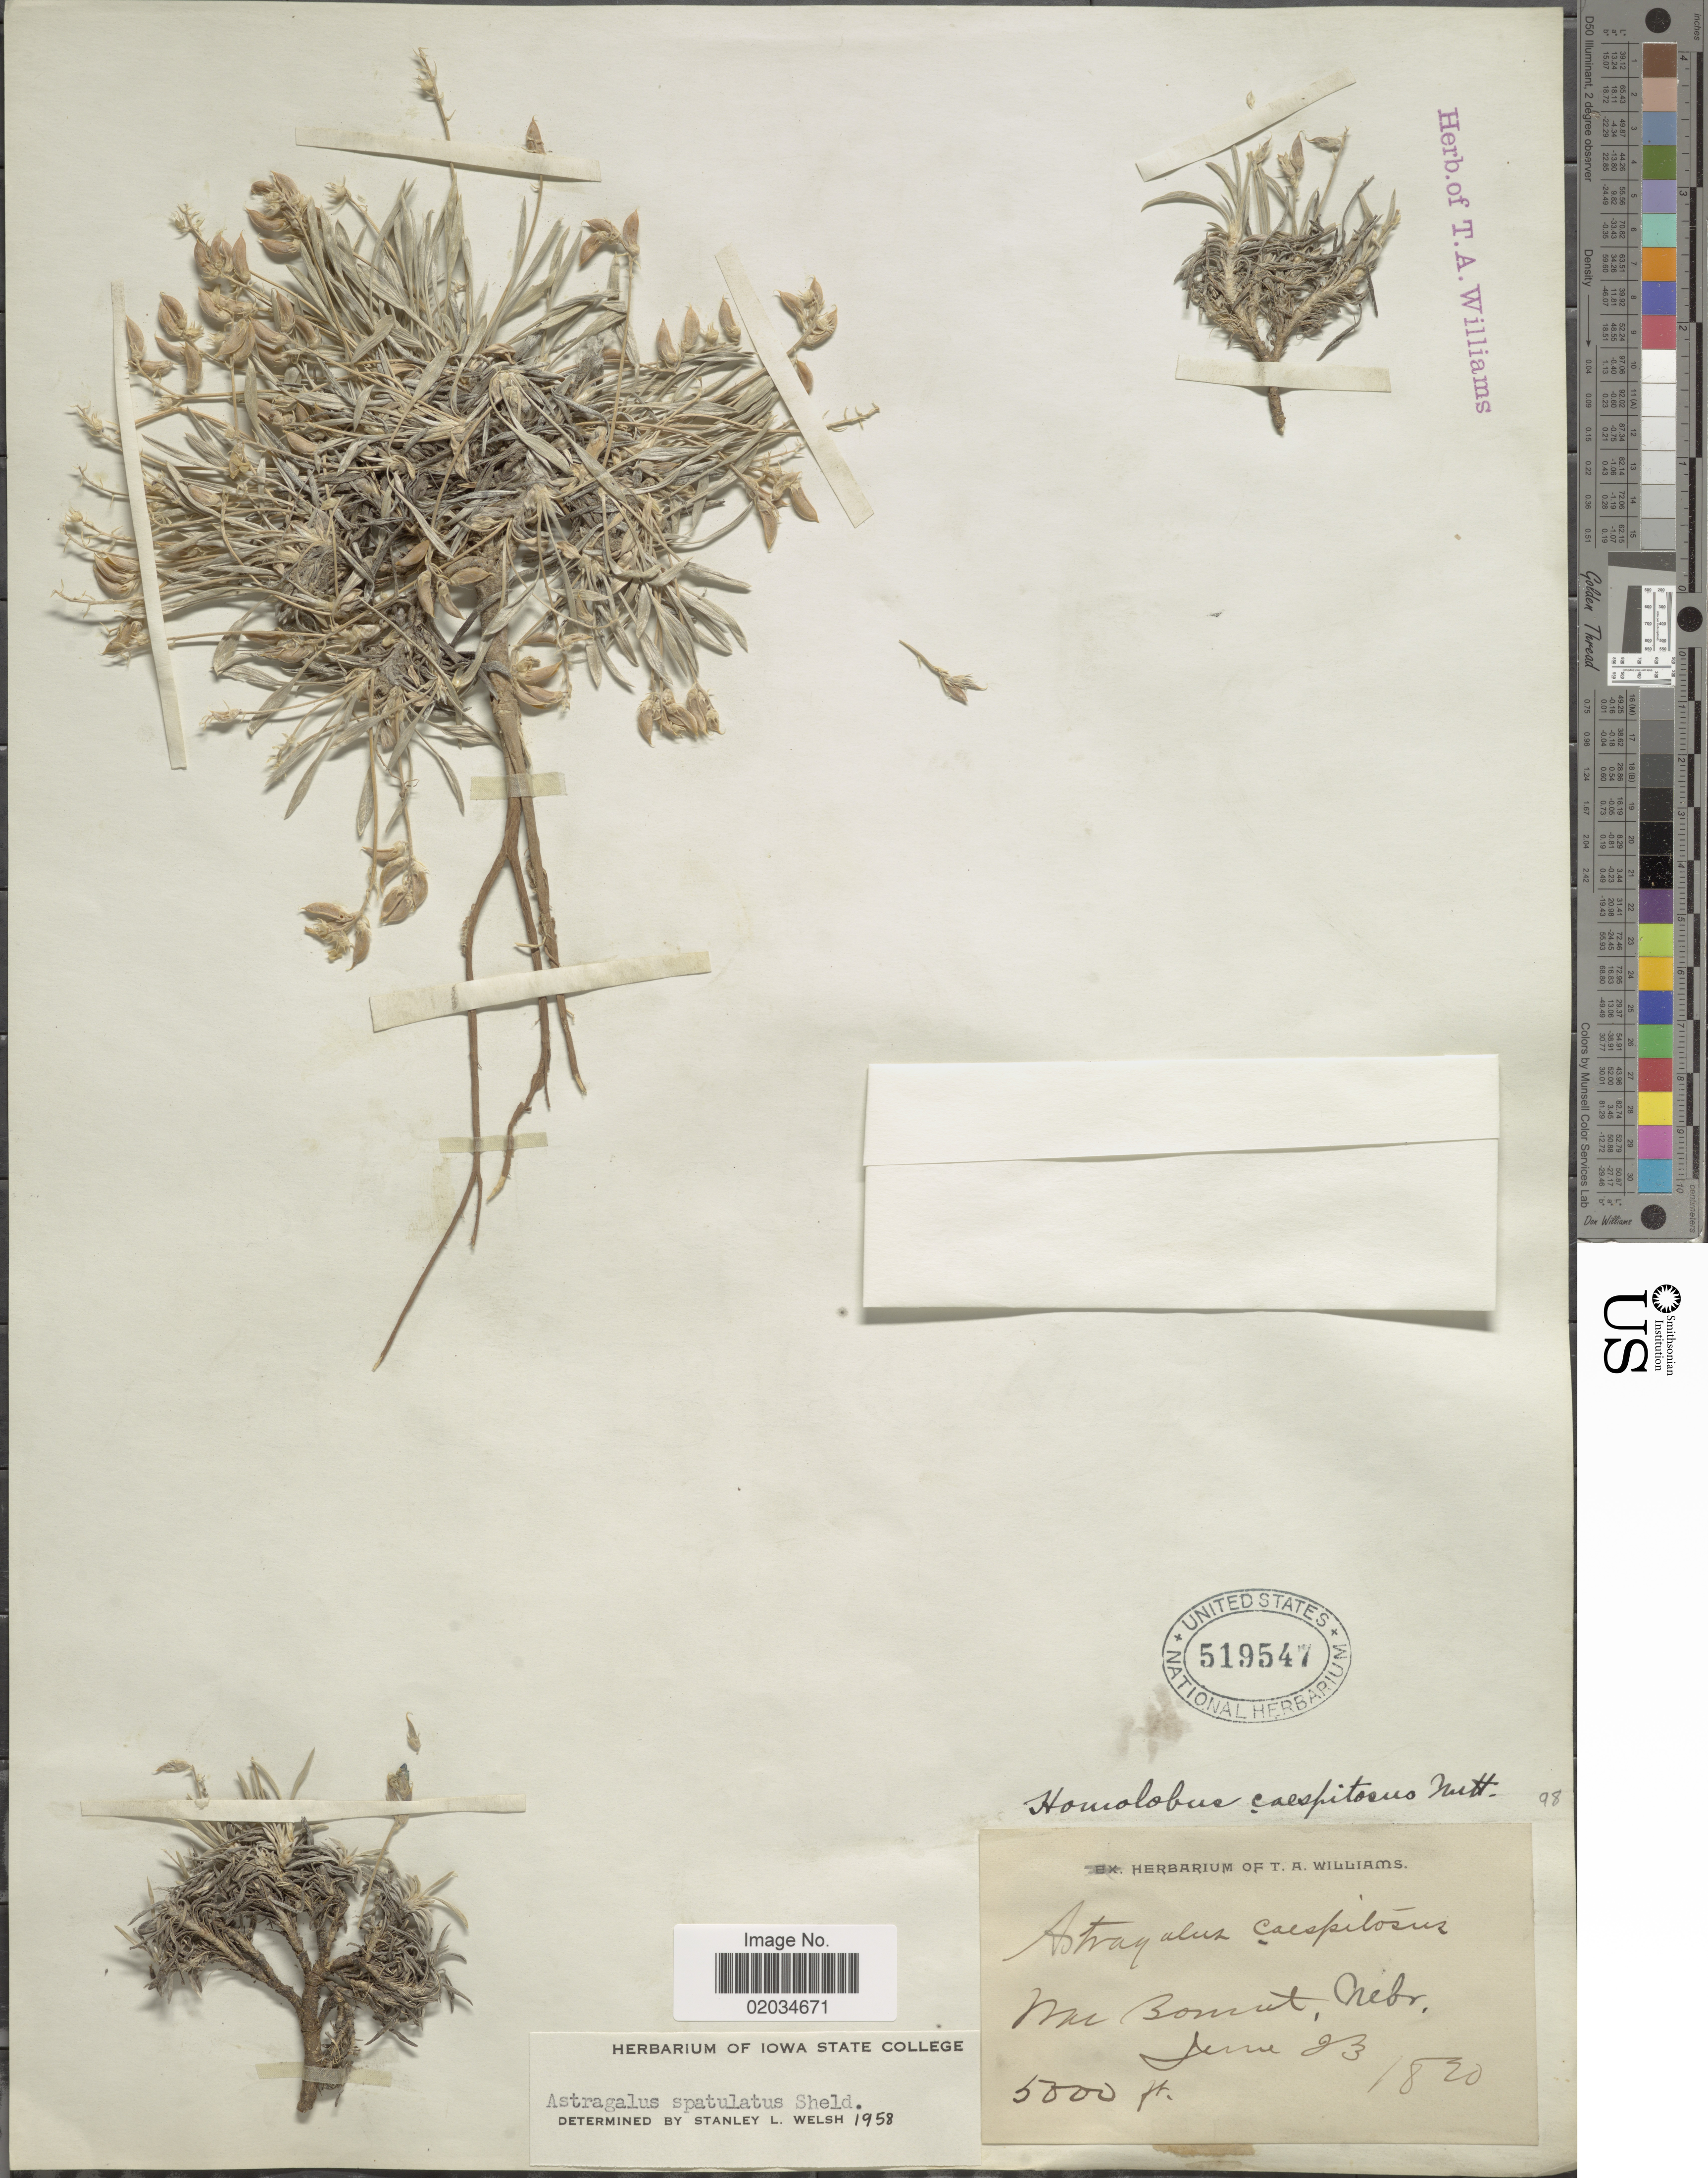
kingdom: Plantae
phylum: Tracheophyta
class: Magnoliopsida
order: Fabales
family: Fabaceae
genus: Astragalus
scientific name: Astragalus spatulatus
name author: E. Sheld.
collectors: ex herb. Thos. A. Williams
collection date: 1890-06-23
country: United States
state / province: Nebraska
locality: War Bonnet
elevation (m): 1524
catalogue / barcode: US 519547